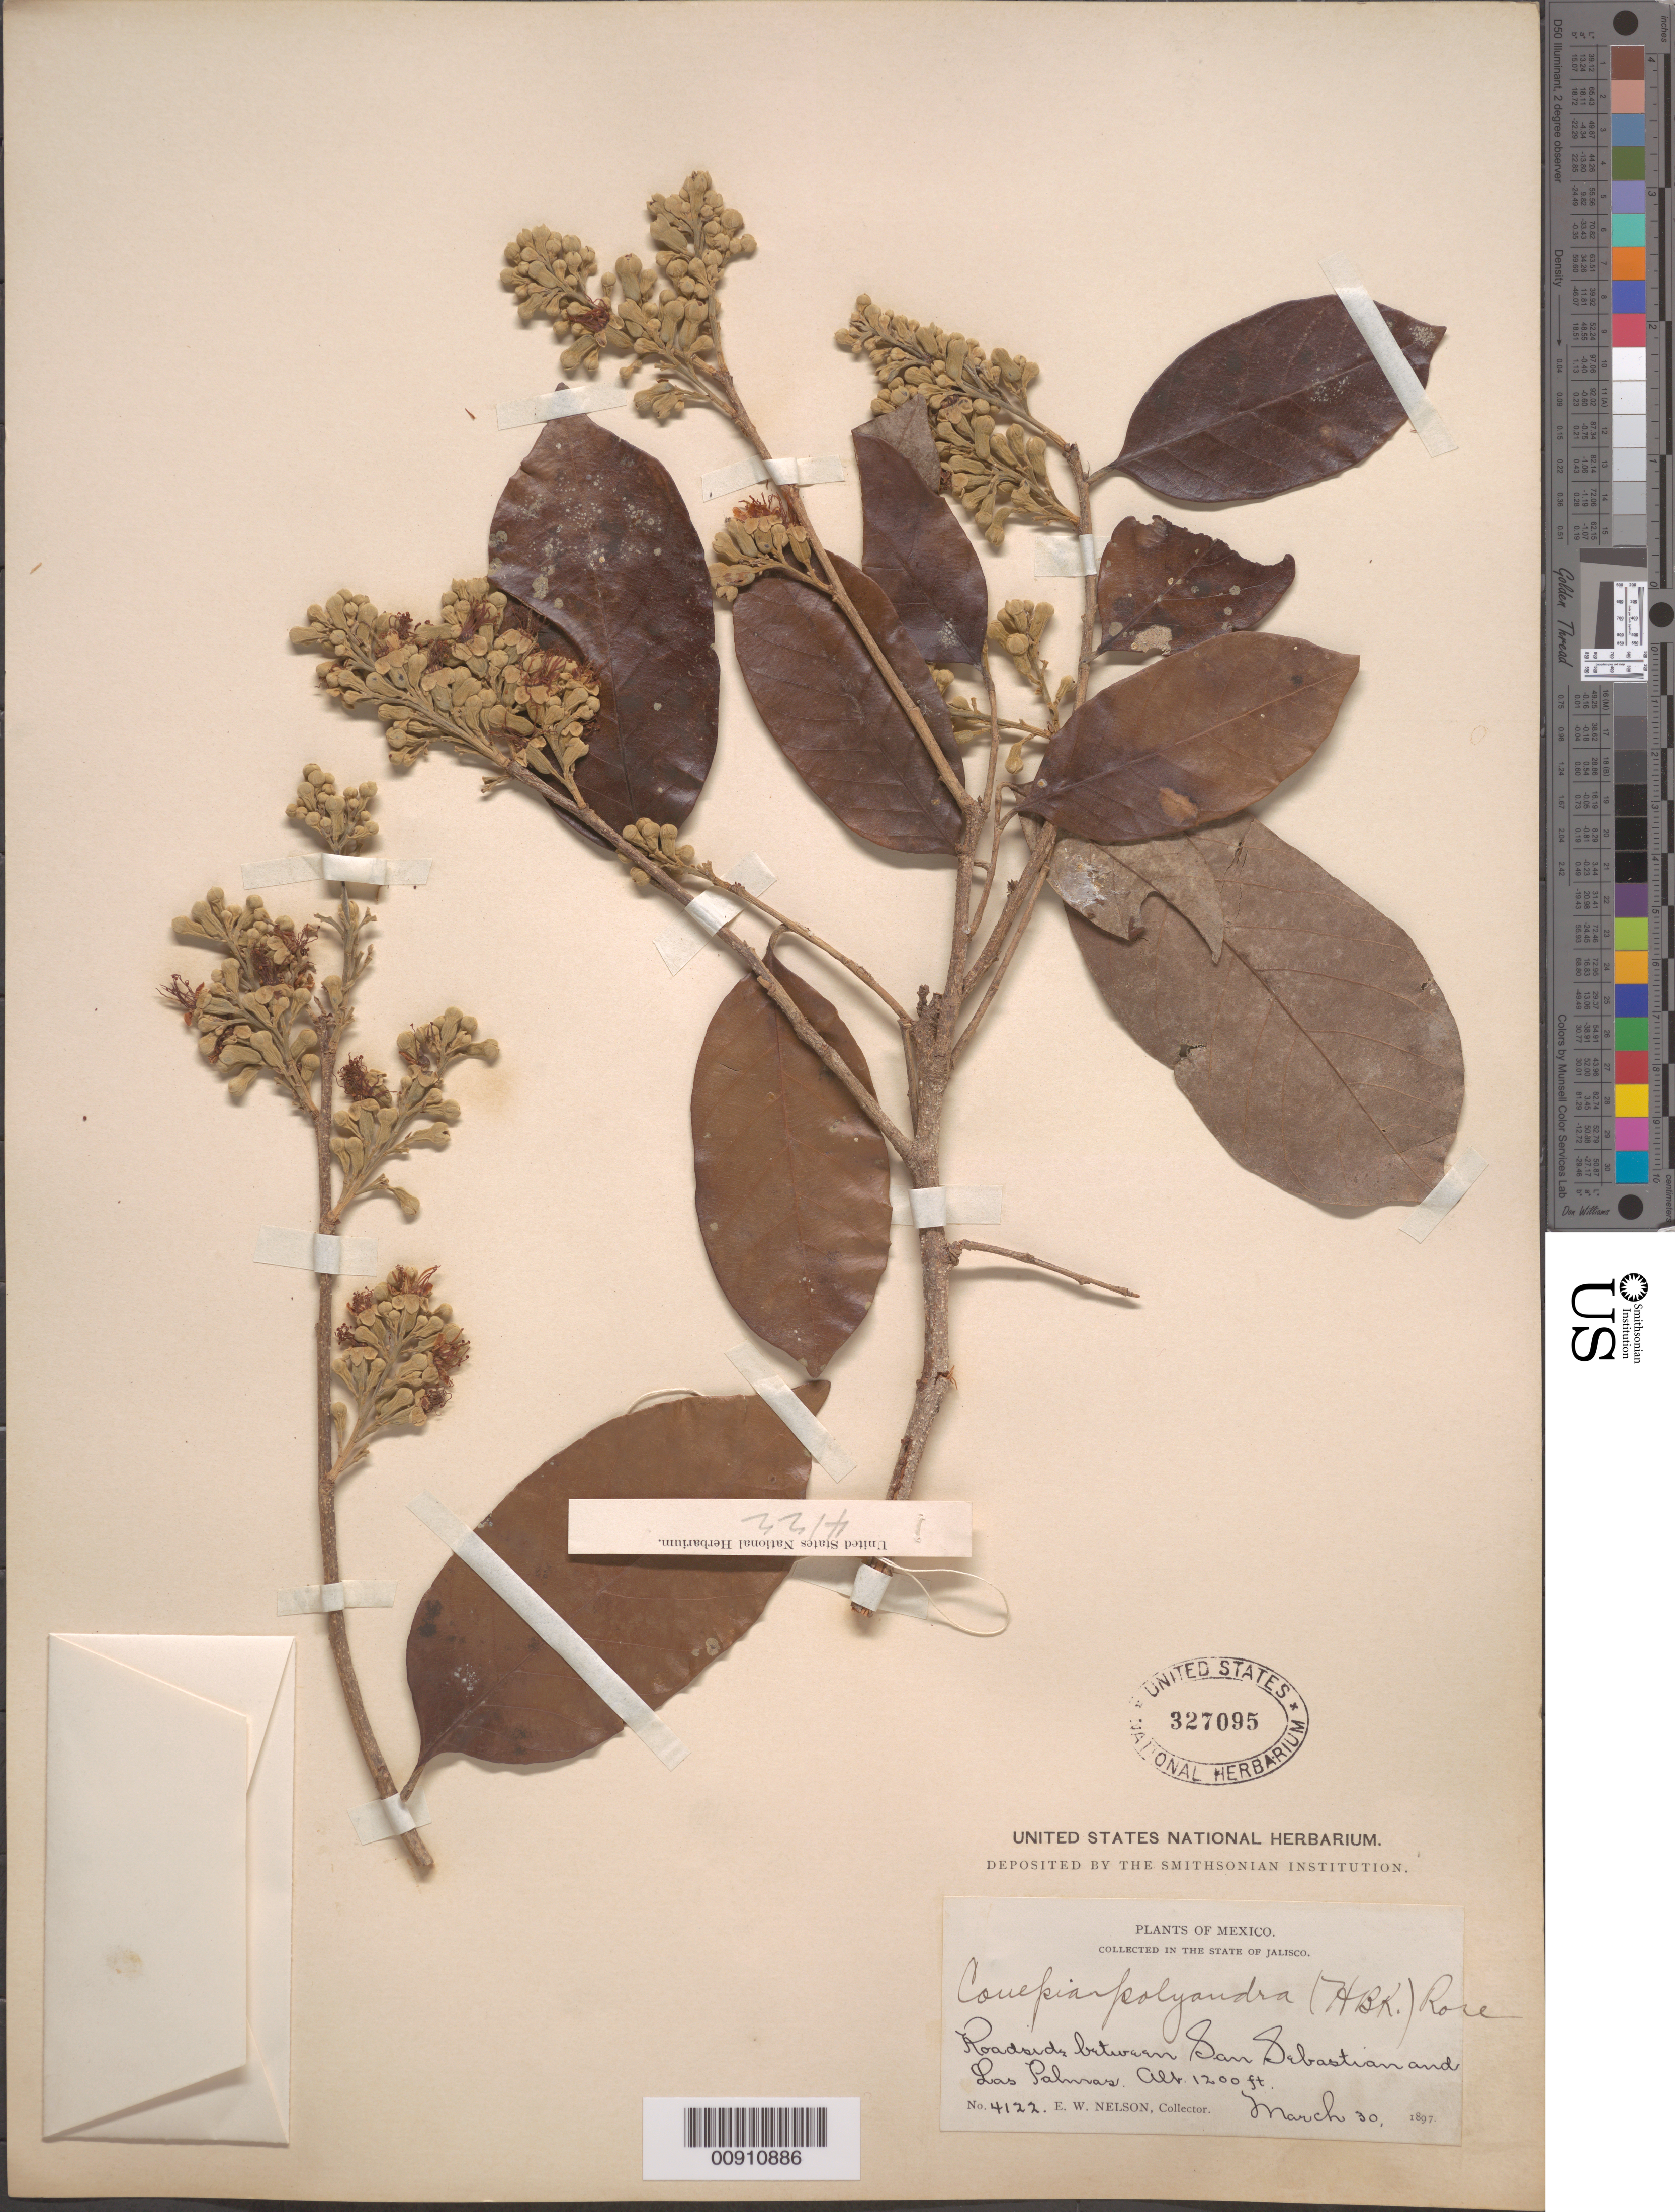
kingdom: Plantae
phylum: Tracheophyta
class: Magnoliopsida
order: Malpighiales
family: Chrysobalanaceae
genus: Couepia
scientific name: Couepia polyandra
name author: (Kunth) Rose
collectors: E. W. Nelson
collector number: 4122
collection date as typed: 30 Mar 1897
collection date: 1897-03-30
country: Mexico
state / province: Jalisco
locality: Roadside between San Sebastian and Las Palmas.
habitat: Roadside.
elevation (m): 366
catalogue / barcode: US 327095